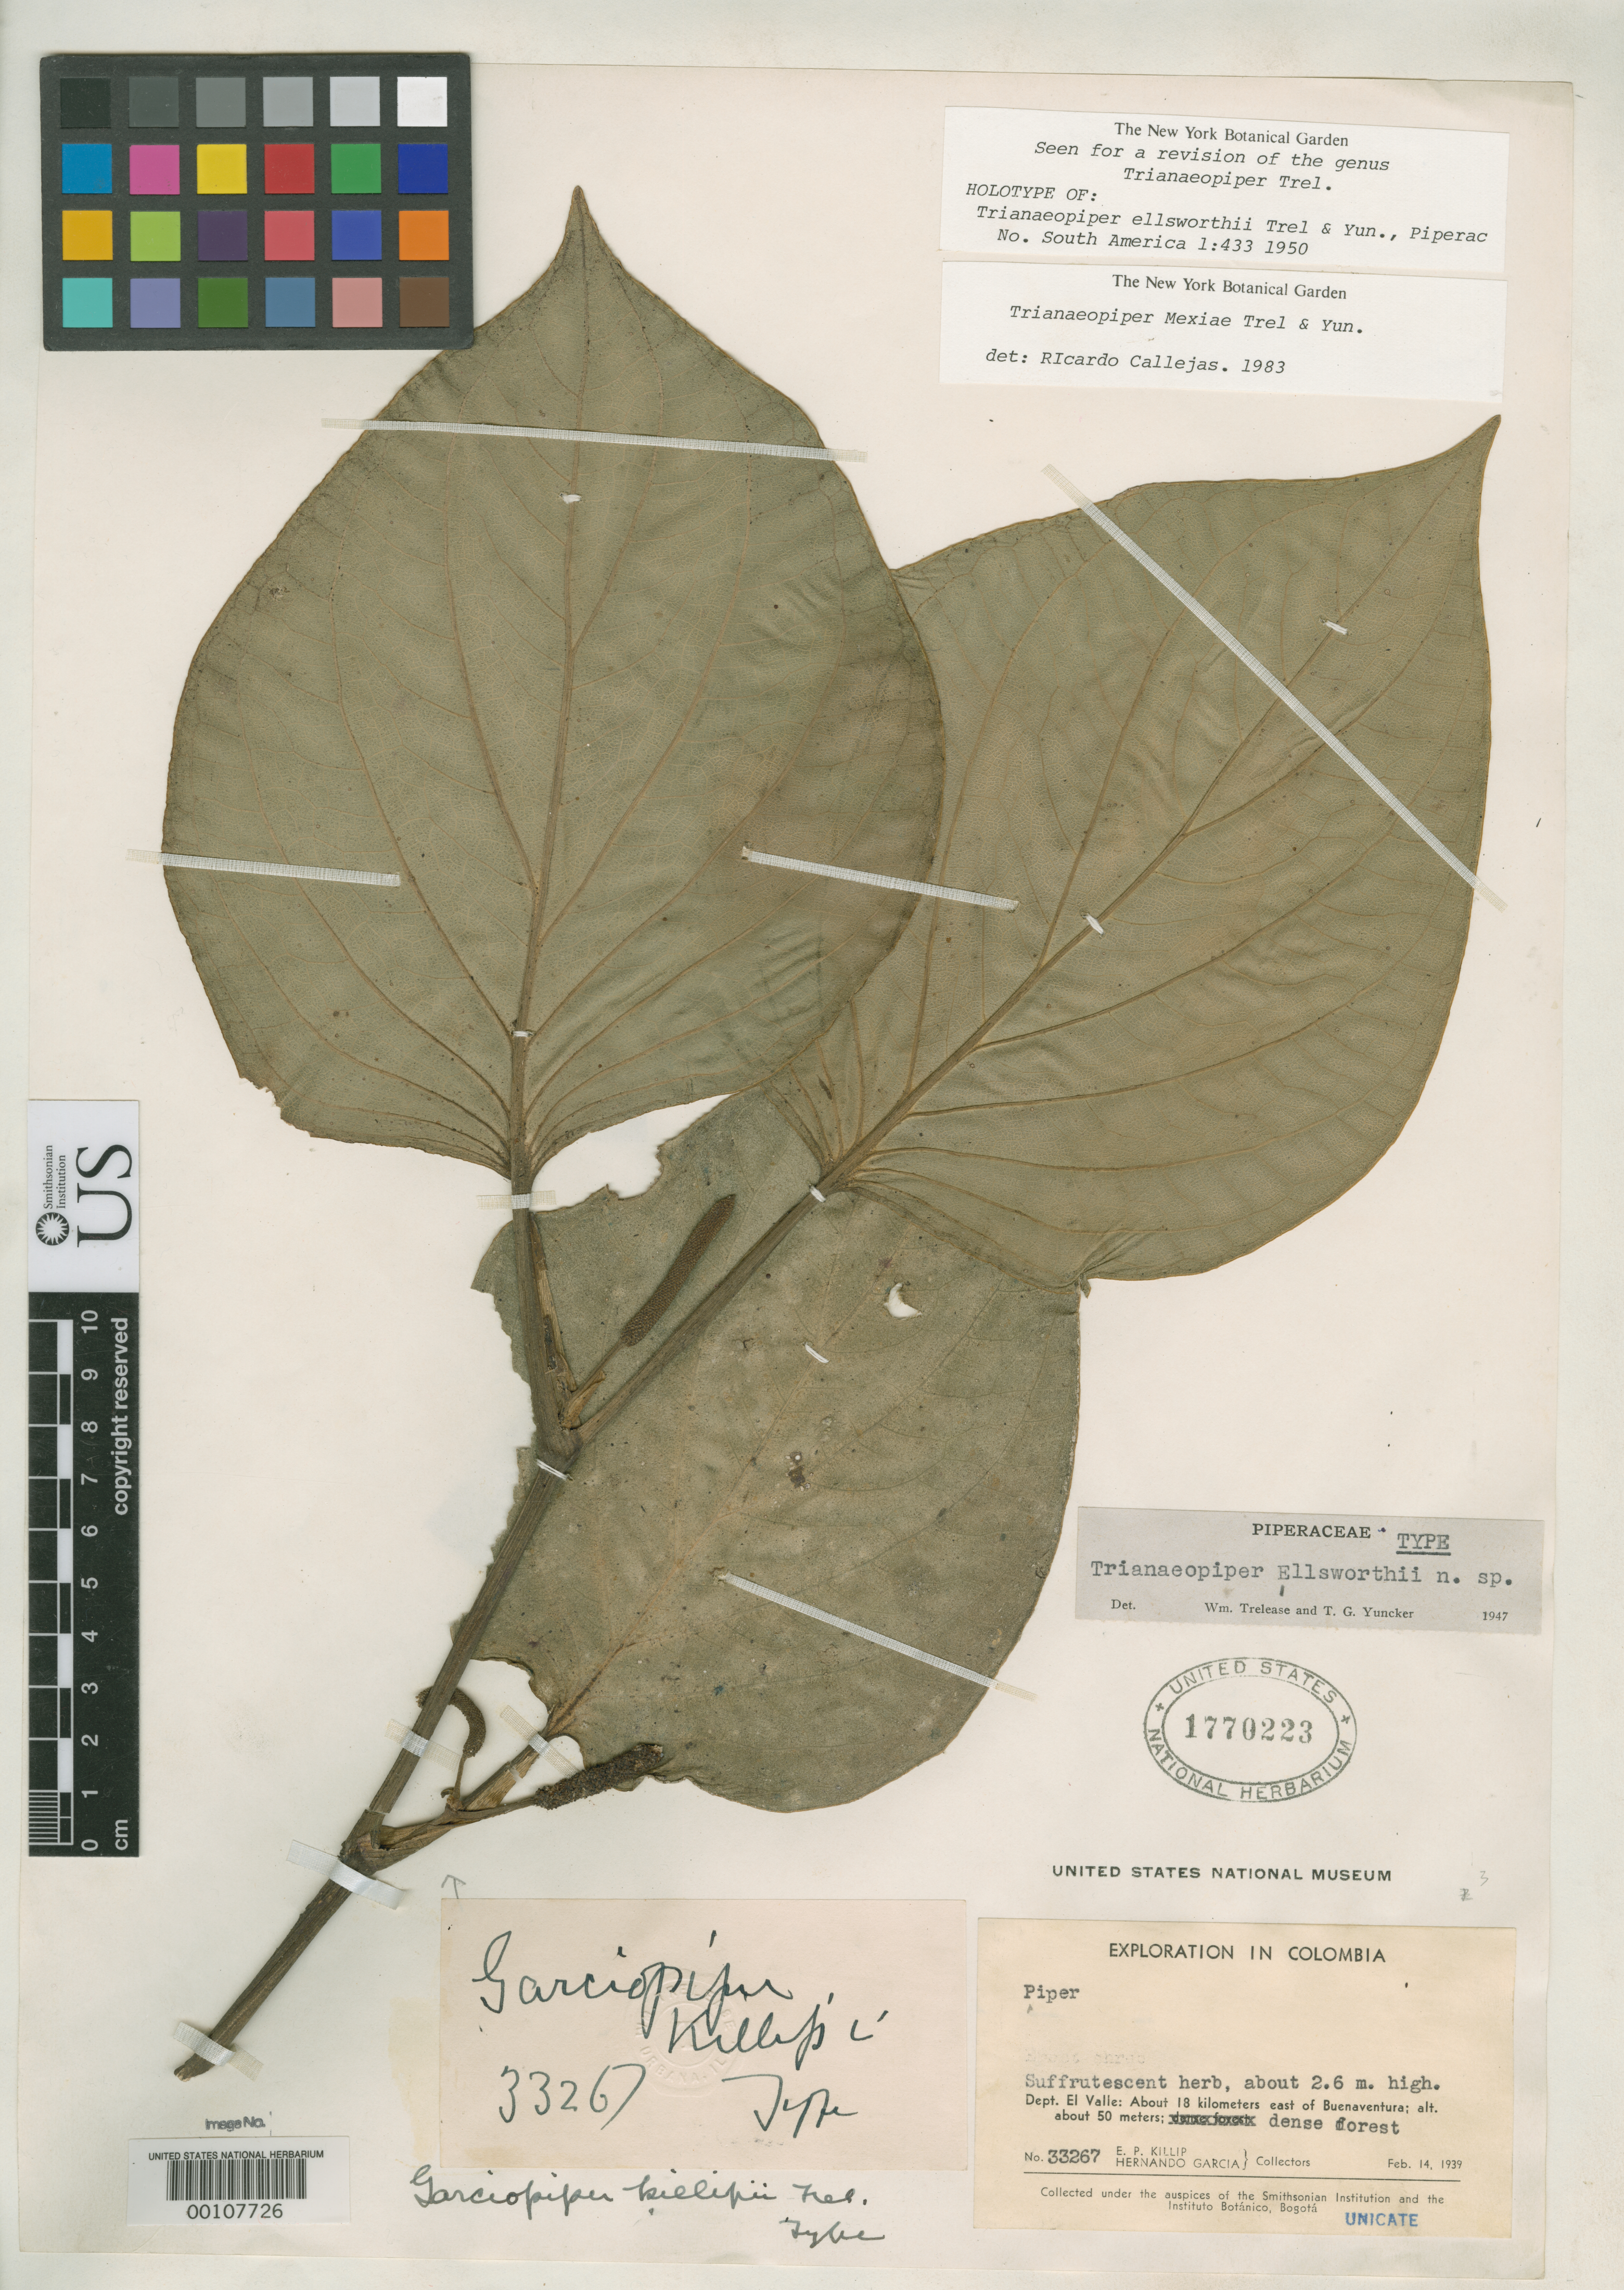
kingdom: Plantae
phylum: Tracheophyta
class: Magnoliopsida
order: Piperales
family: Piperaceae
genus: Trianaeopiper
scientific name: Trianaeopiper ellsworthii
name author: Trel. & Yunck.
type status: Holotype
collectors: E. P. Killip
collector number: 33267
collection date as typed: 14 Feb 1939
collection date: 1939-02-14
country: Colombia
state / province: Valle del Cauca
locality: About 18 km. E of Buena Ventura.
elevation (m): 50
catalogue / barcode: US 1770223